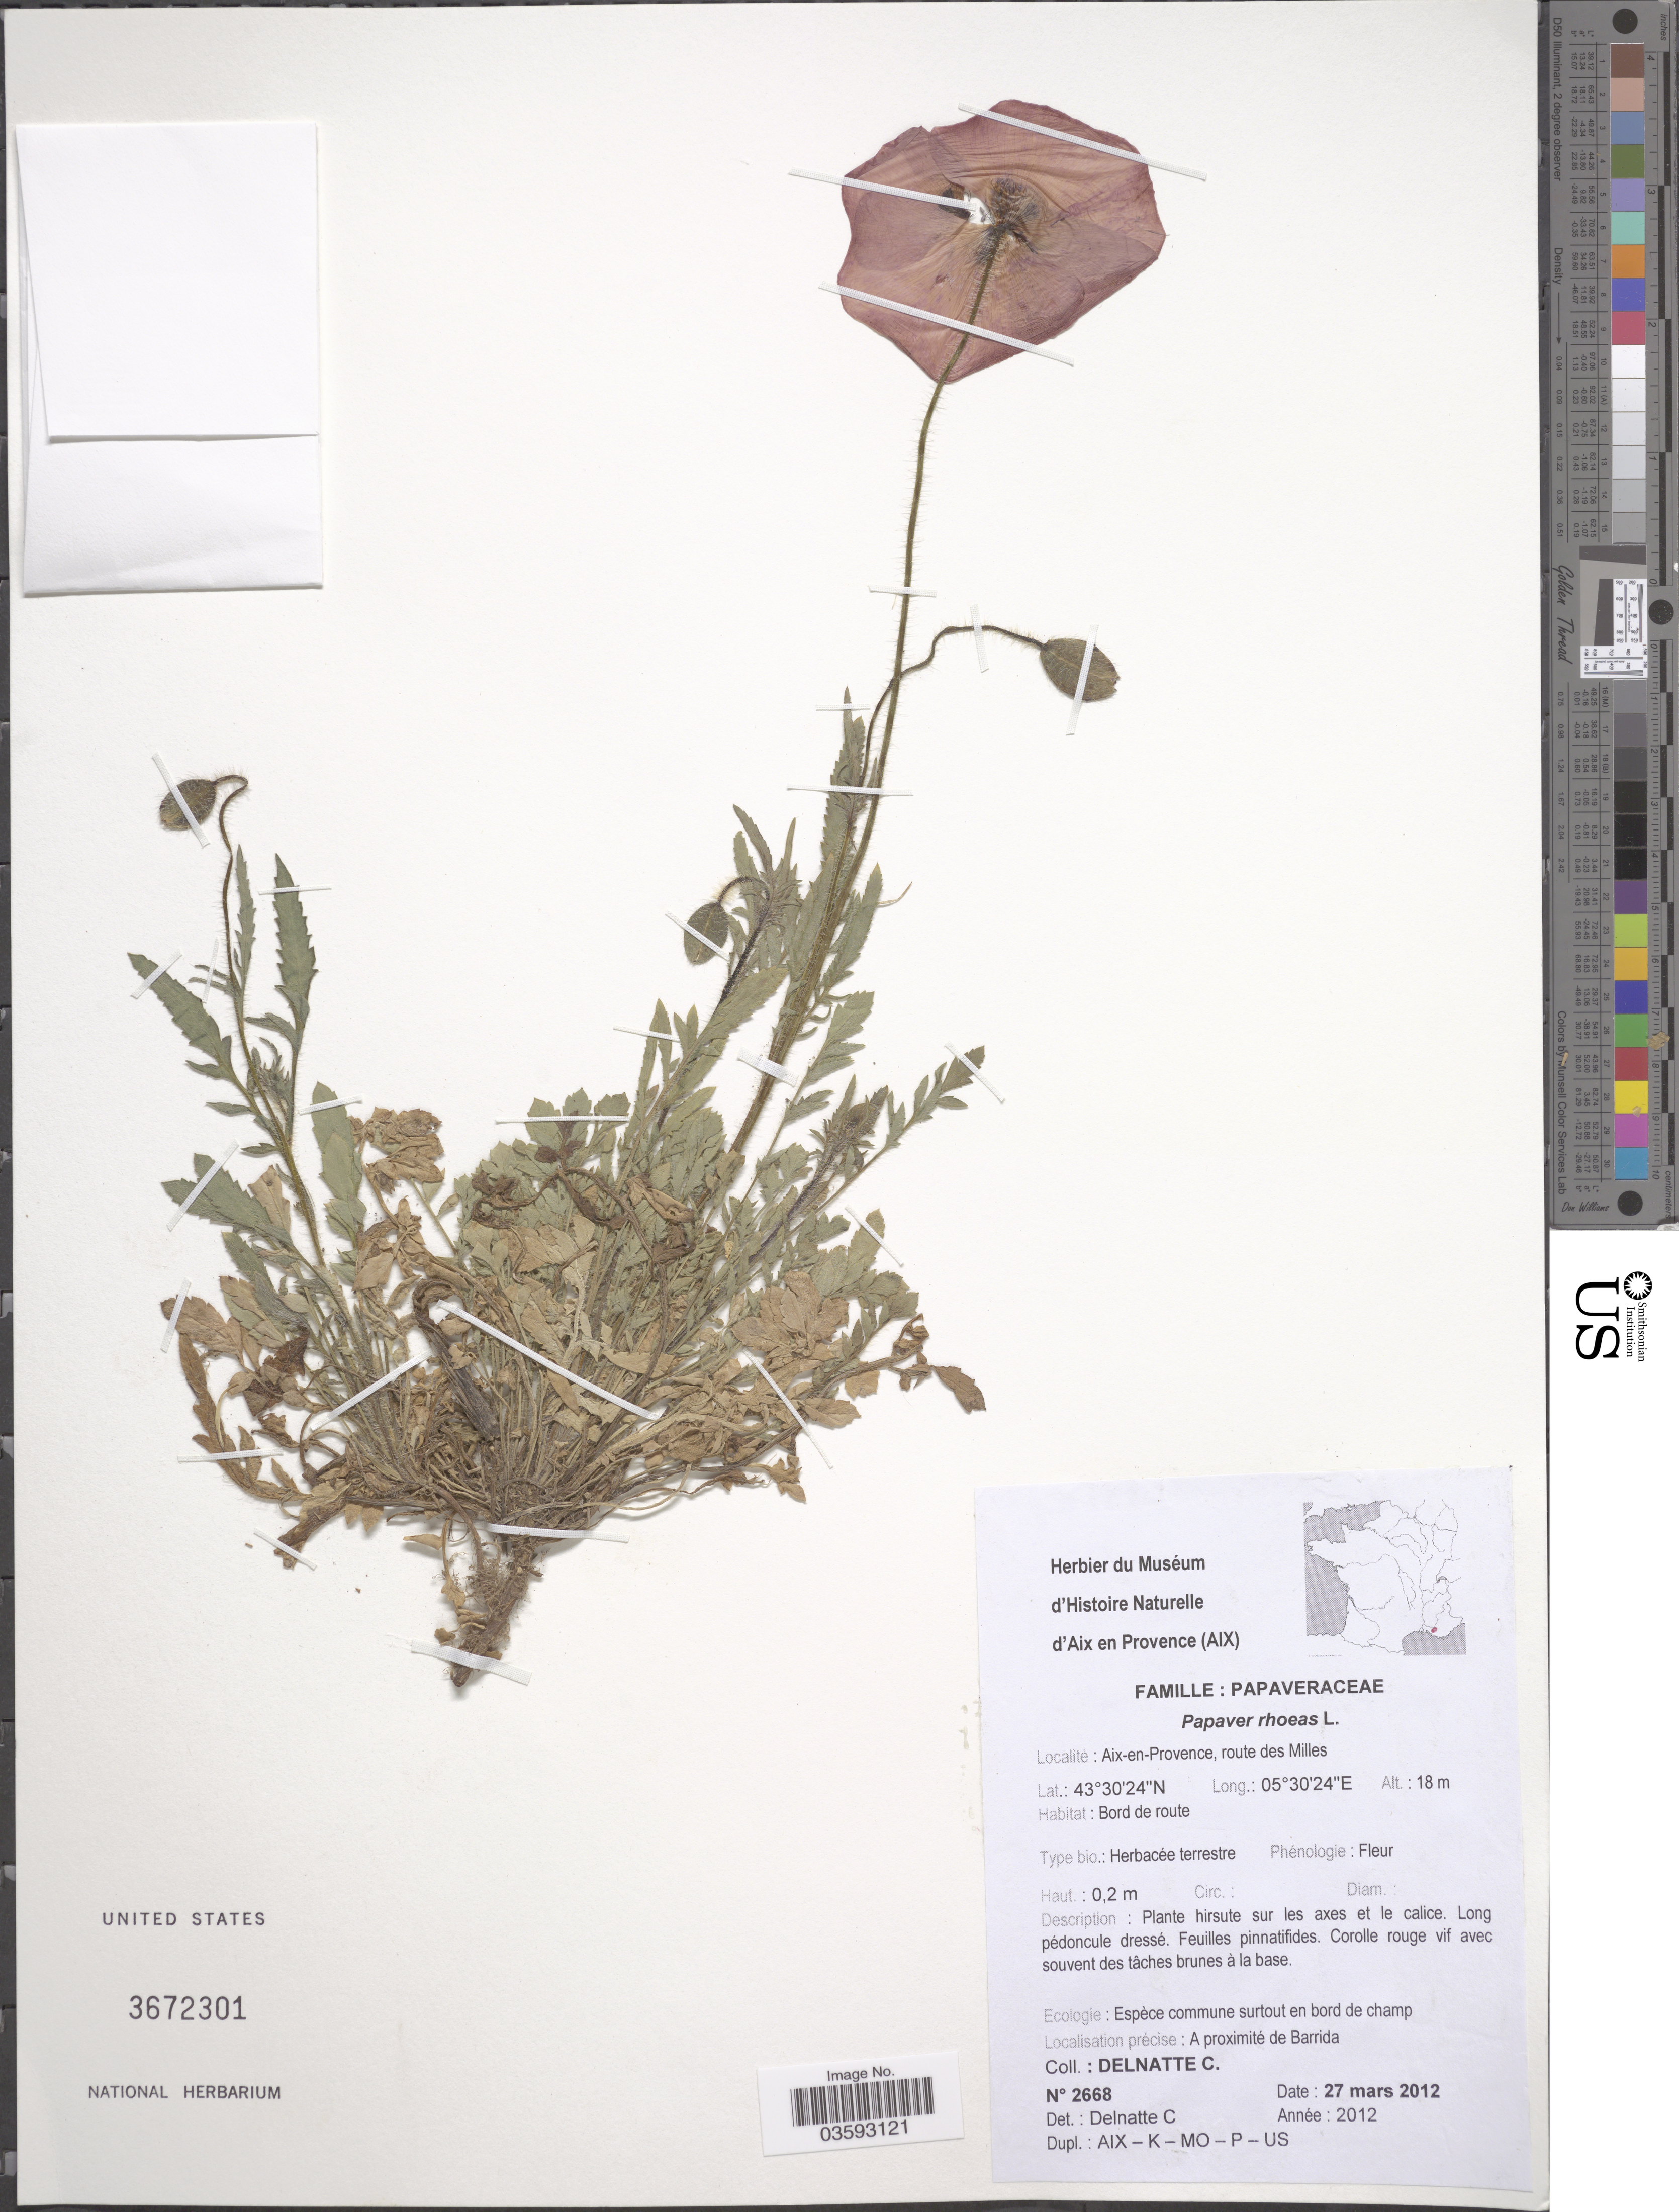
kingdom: Plantae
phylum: Tracheophyta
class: Magnoliopsida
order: Ranunculales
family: Papaveraceae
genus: Papaver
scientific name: Papaver rhoeas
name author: L.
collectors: C. Delnatte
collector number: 2668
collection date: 2012-03-27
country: France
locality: Aix-en-Provence, route des Milles.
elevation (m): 18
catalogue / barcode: US 3672301